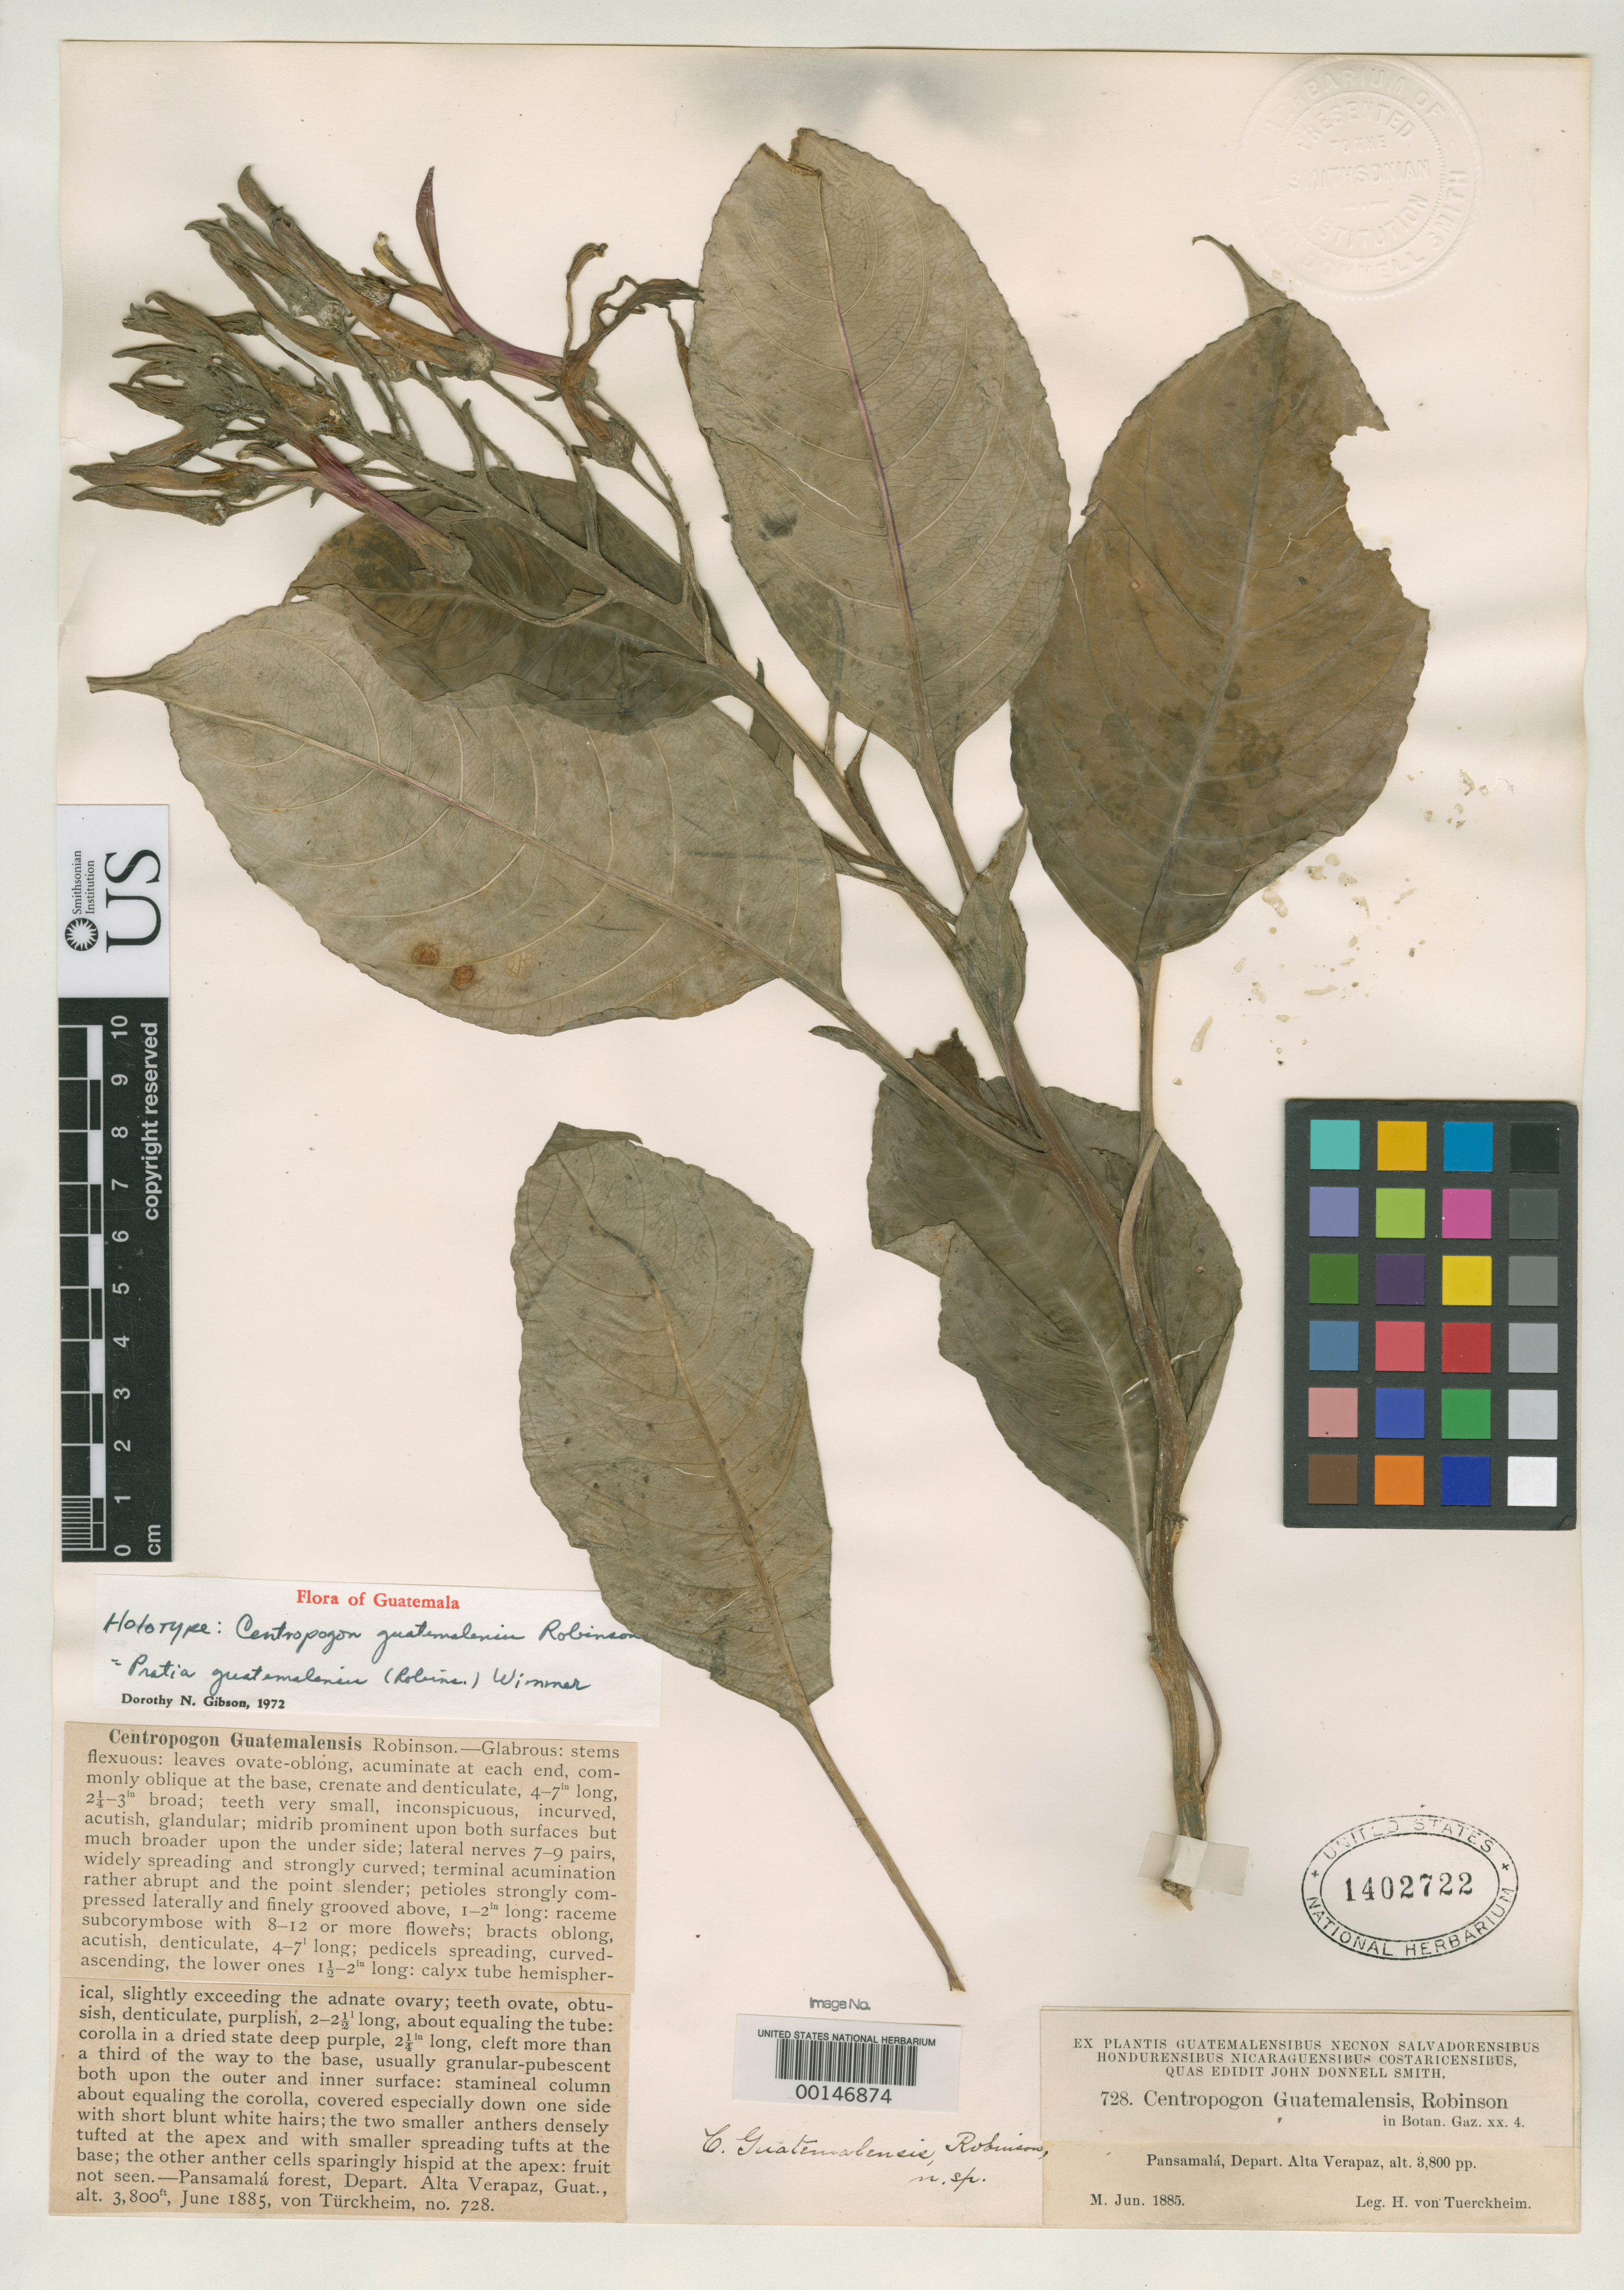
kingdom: Plantae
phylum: Tracheophyta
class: Magnoliopsida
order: Asterales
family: Campanulaceae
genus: Centropogon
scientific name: Centropogon guatemalensis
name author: B.L. Rob.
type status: Holotype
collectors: H. von Türckheim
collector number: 728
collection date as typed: Jun 1885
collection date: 1885-06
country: Guatemala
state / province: Alta Verapaz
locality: Pansamalá Forest; alt. 3800 ft.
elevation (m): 1158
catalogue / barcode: US 1402722